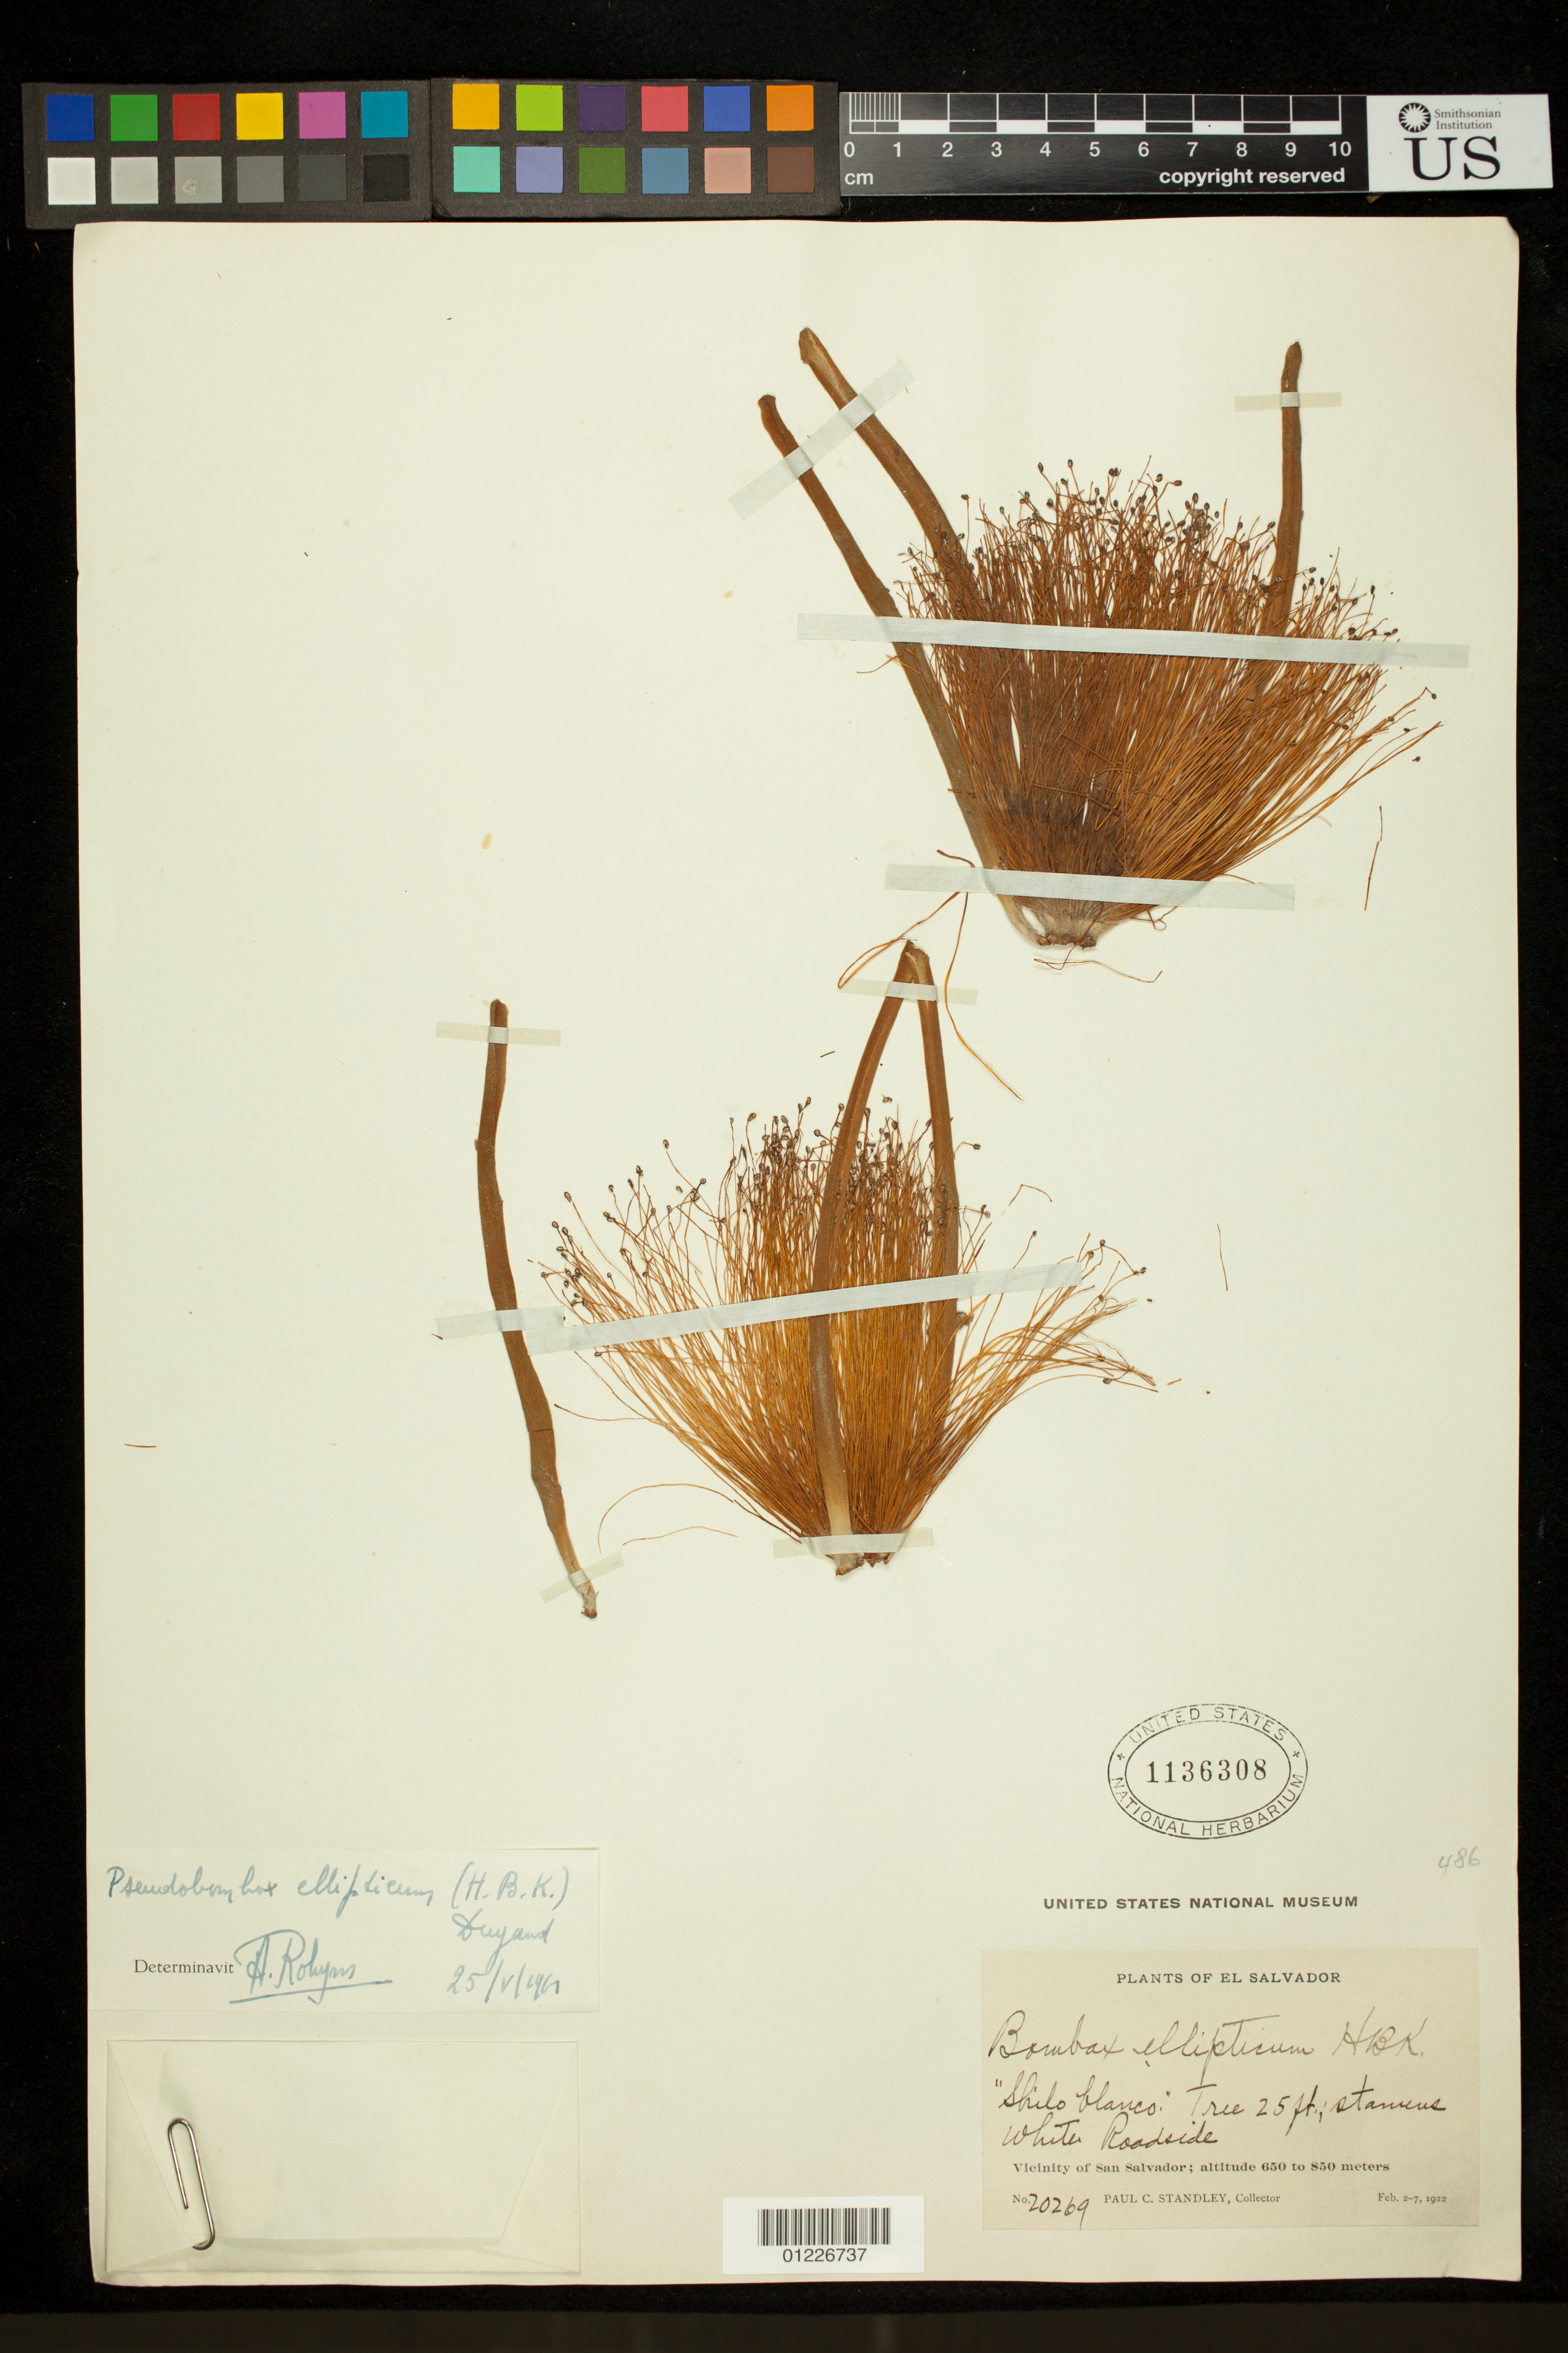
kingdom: Plantae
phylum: Tracheophyta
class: Magnoliopsida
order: Malvales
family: Malvaceae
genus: Pseudobombax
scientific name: Pseudobombax ellipticum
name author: (Kunth) Dugand G.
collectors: P. C. Standley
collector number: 20269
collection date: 1922-02-02/1922-02-07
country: El Salvador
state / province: San Salvador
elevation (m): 650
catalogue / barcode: US 1136308